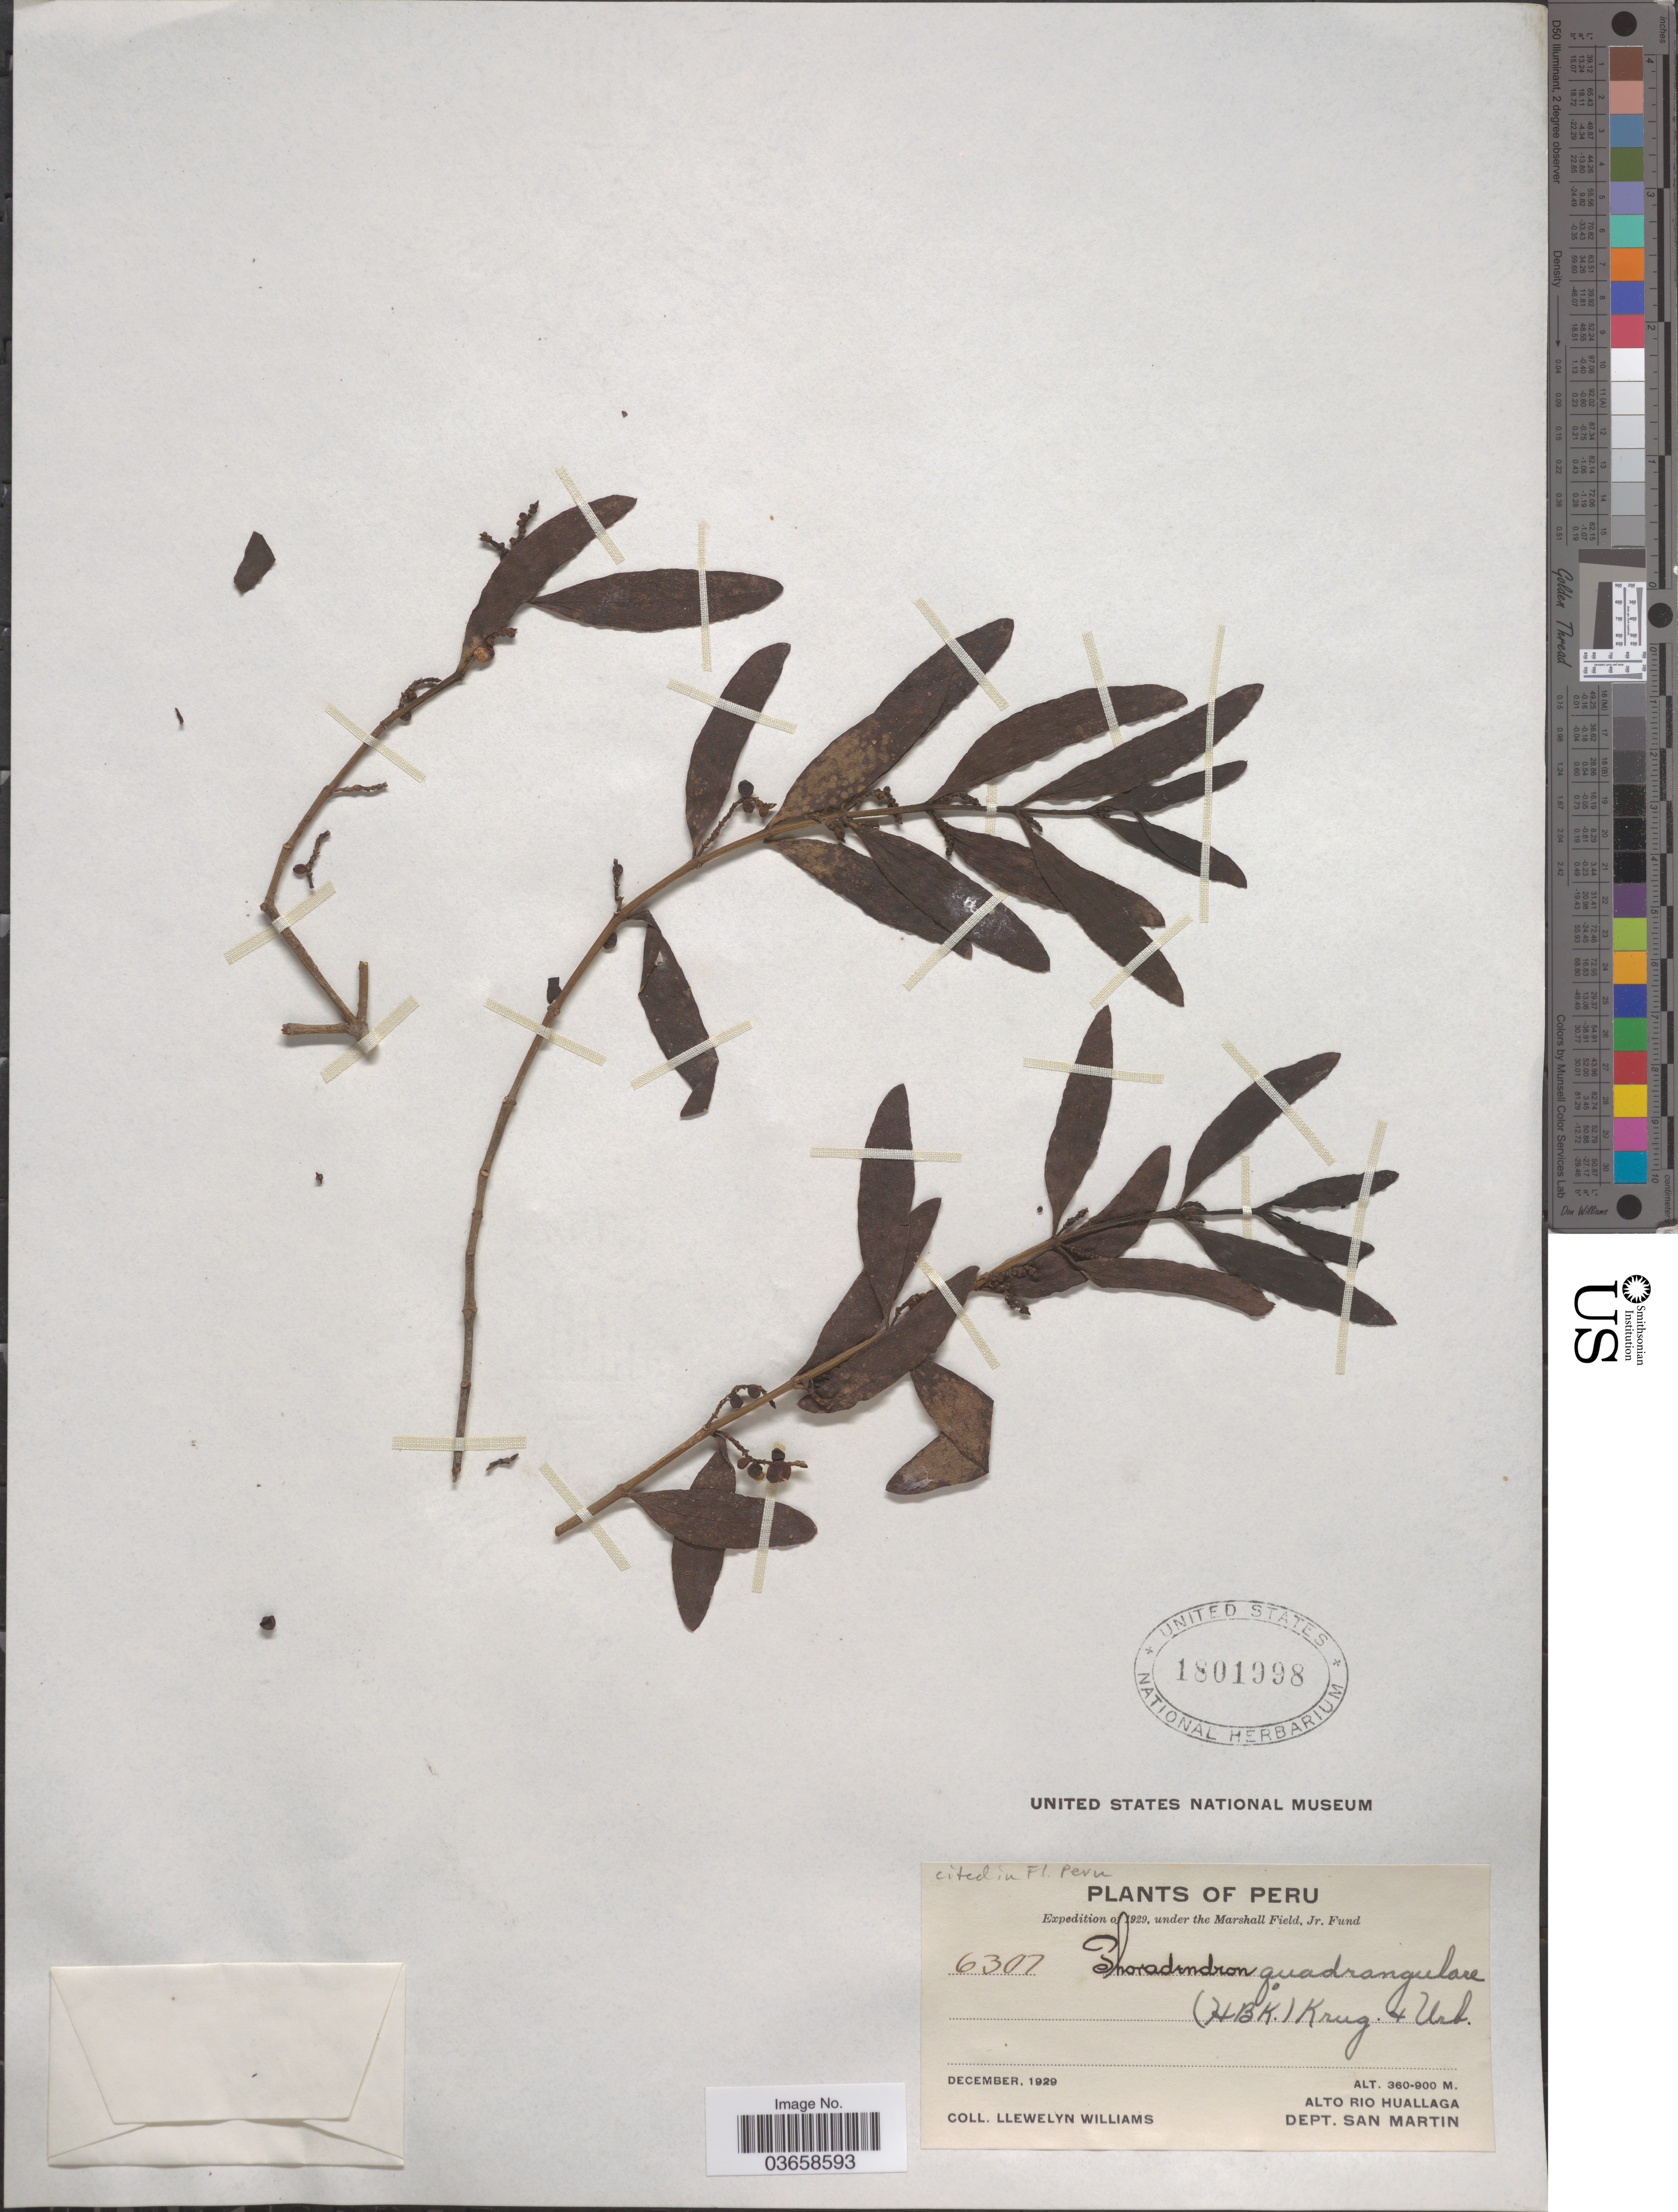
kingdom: Plantae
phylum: Tracheophyta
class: Magnoliopsida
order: Santalales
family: Viscaceae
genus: Phoradendron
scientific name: Phoradendron quadrangulare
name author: (Kunth) Griseb.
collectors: Ll. Williams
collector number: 6307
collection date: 1929-12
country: Peru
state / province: San Martín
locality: Alto Rio Huallaga. Dept. San Martin.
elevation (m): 360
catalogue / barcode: US 1801998